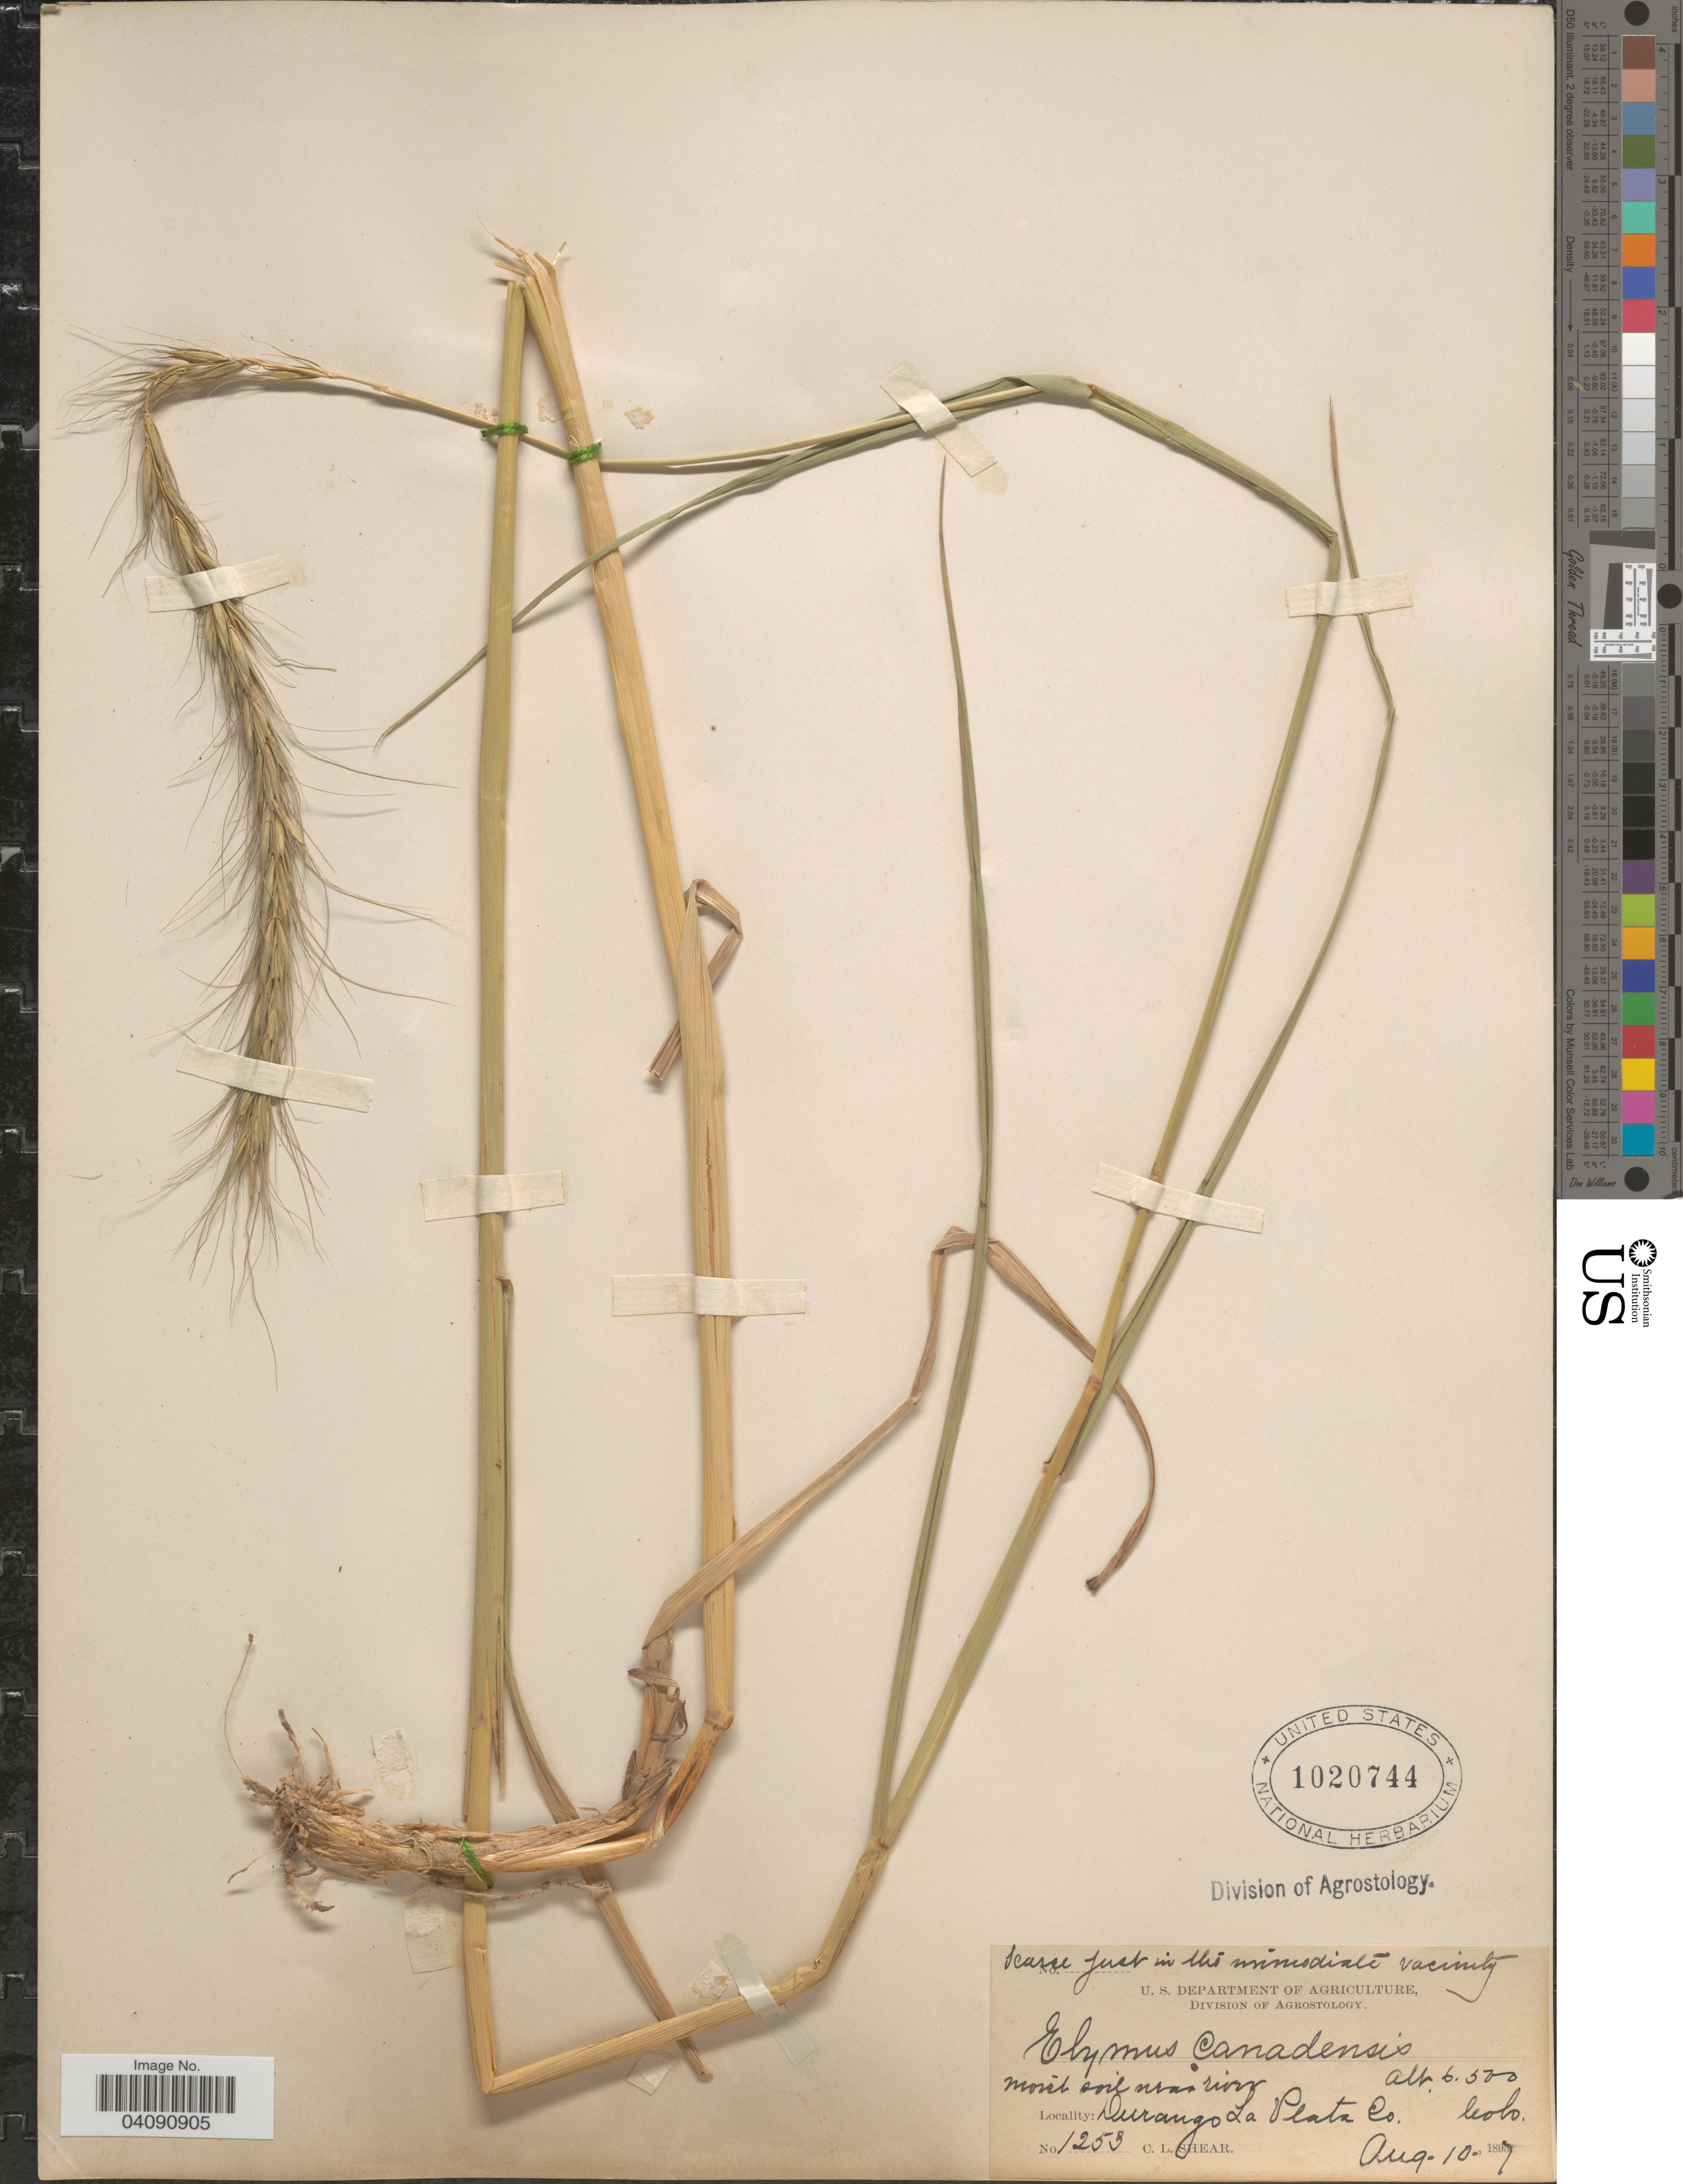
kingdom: Plantae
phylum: Tracheophyta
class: Liliopsida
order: Poales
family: Poaceae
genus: Elymus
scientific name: Elymus canadensis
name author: L.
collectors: C. L. Shear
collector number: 1253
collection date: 1897-08-10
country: United States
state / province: Colorado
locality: Durango La Plata Co.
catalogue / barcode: US 1020744